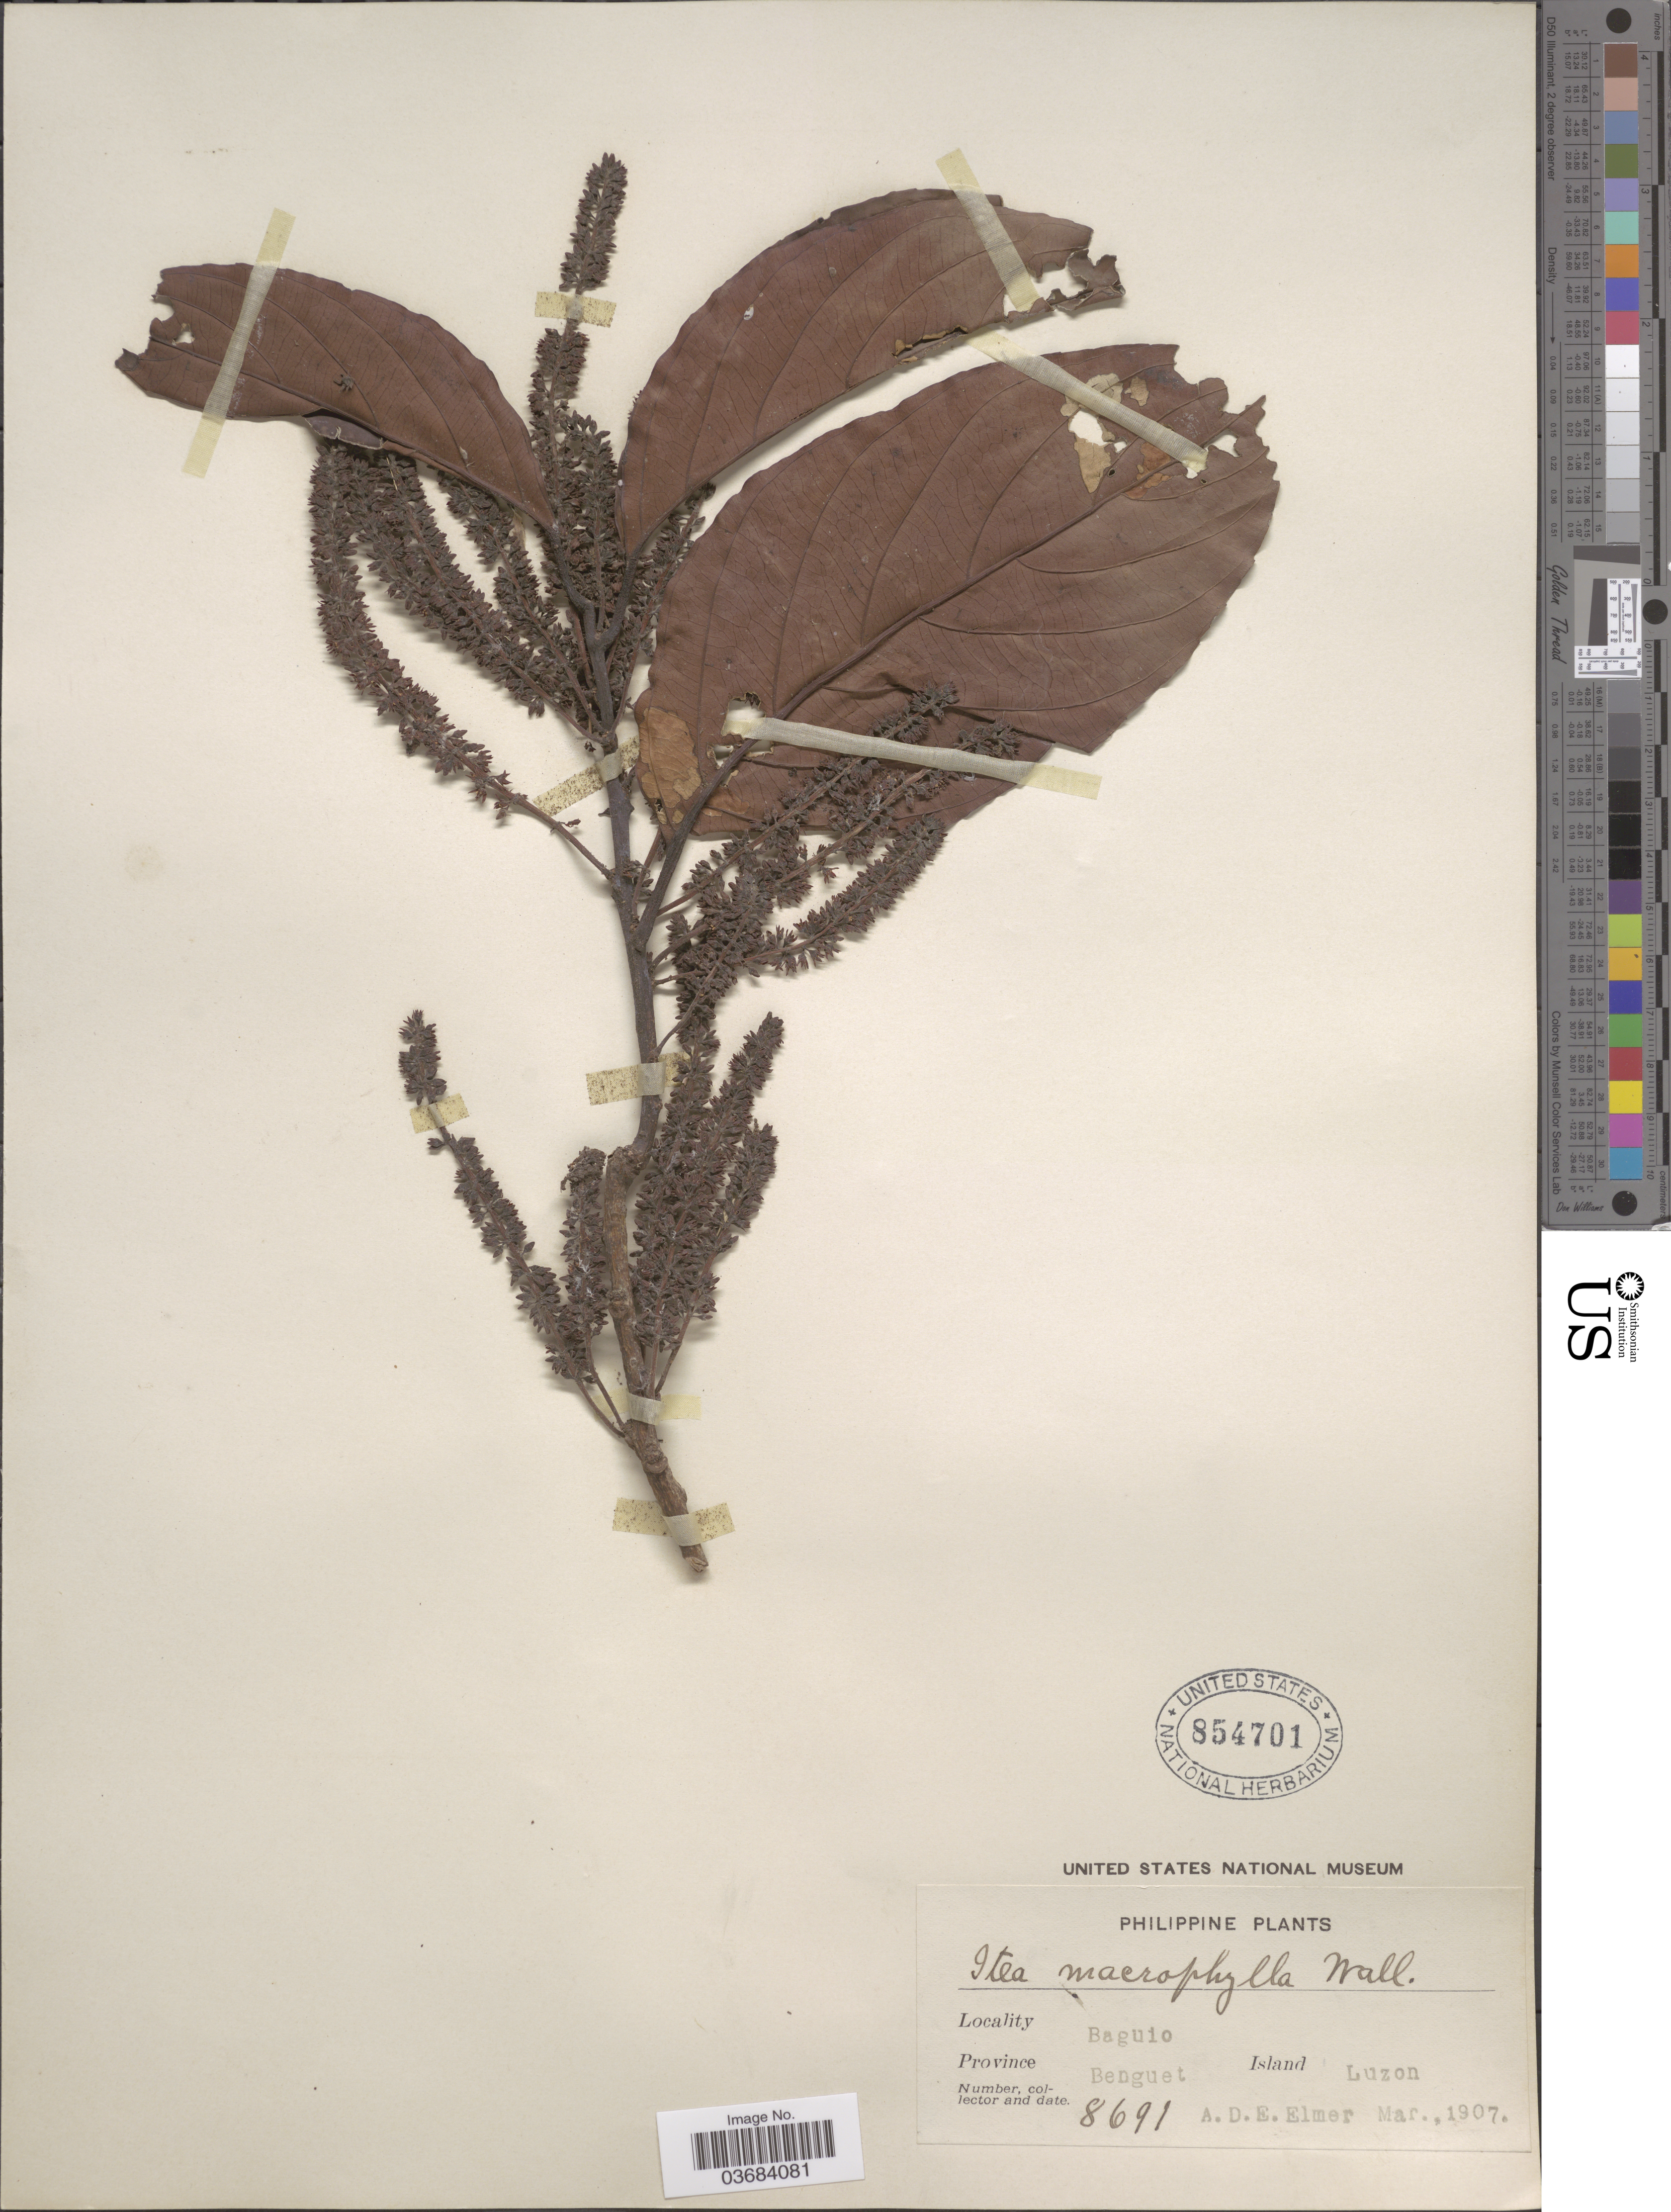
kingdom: Plantae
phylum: Tracheophyta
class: Magnoliopsida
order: Saxifragales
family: Iteaceae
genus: Itea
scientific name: Itea macrophylla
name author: Wall.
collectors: A. D. E. Elmer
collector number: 8691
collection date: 1907-03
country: Philippines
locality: Baguio. Province Benguet. Island Luzon.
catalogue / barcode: US 854701